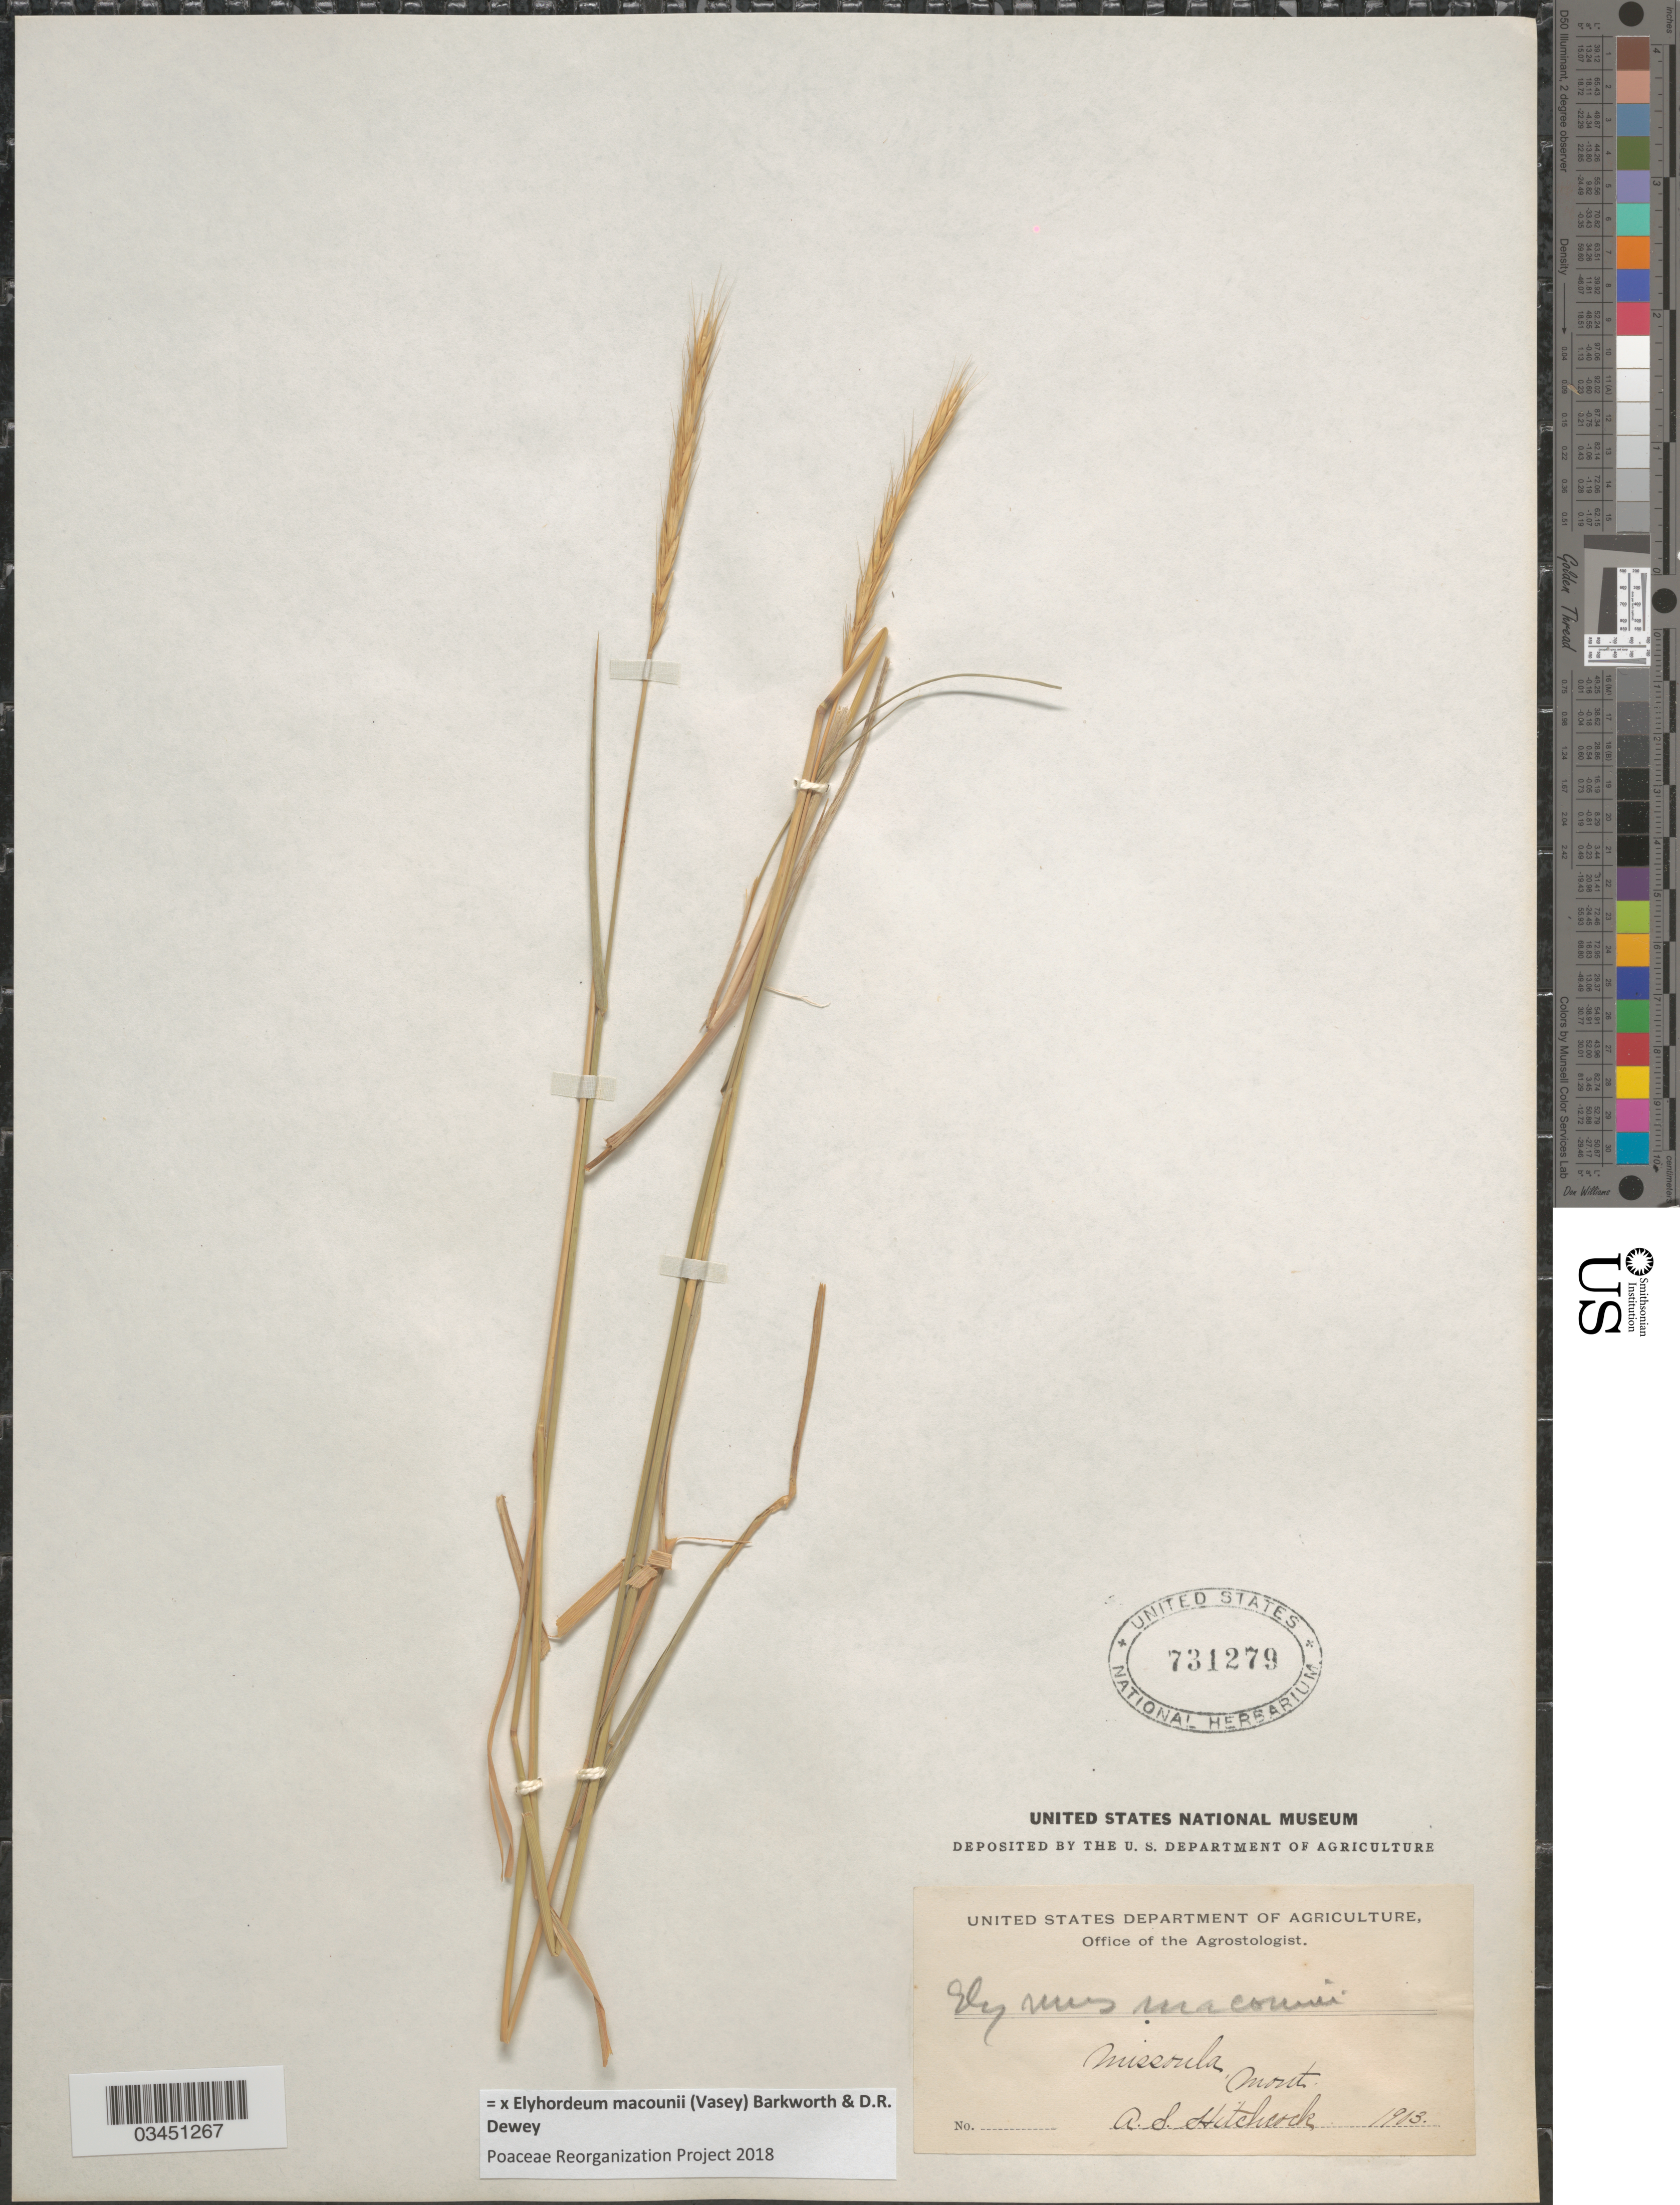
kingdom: Plantae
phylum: Tracheophyta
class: Liliopsida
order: Poales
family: Poaceae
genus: Elyhordeum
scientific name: x Elyhordeum macounii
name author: (Vasey) Barkworth & Dewey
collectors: A. S. Hitchcock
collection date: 1903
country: United States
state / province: Montana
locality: Missoula.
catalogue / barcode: US 731279